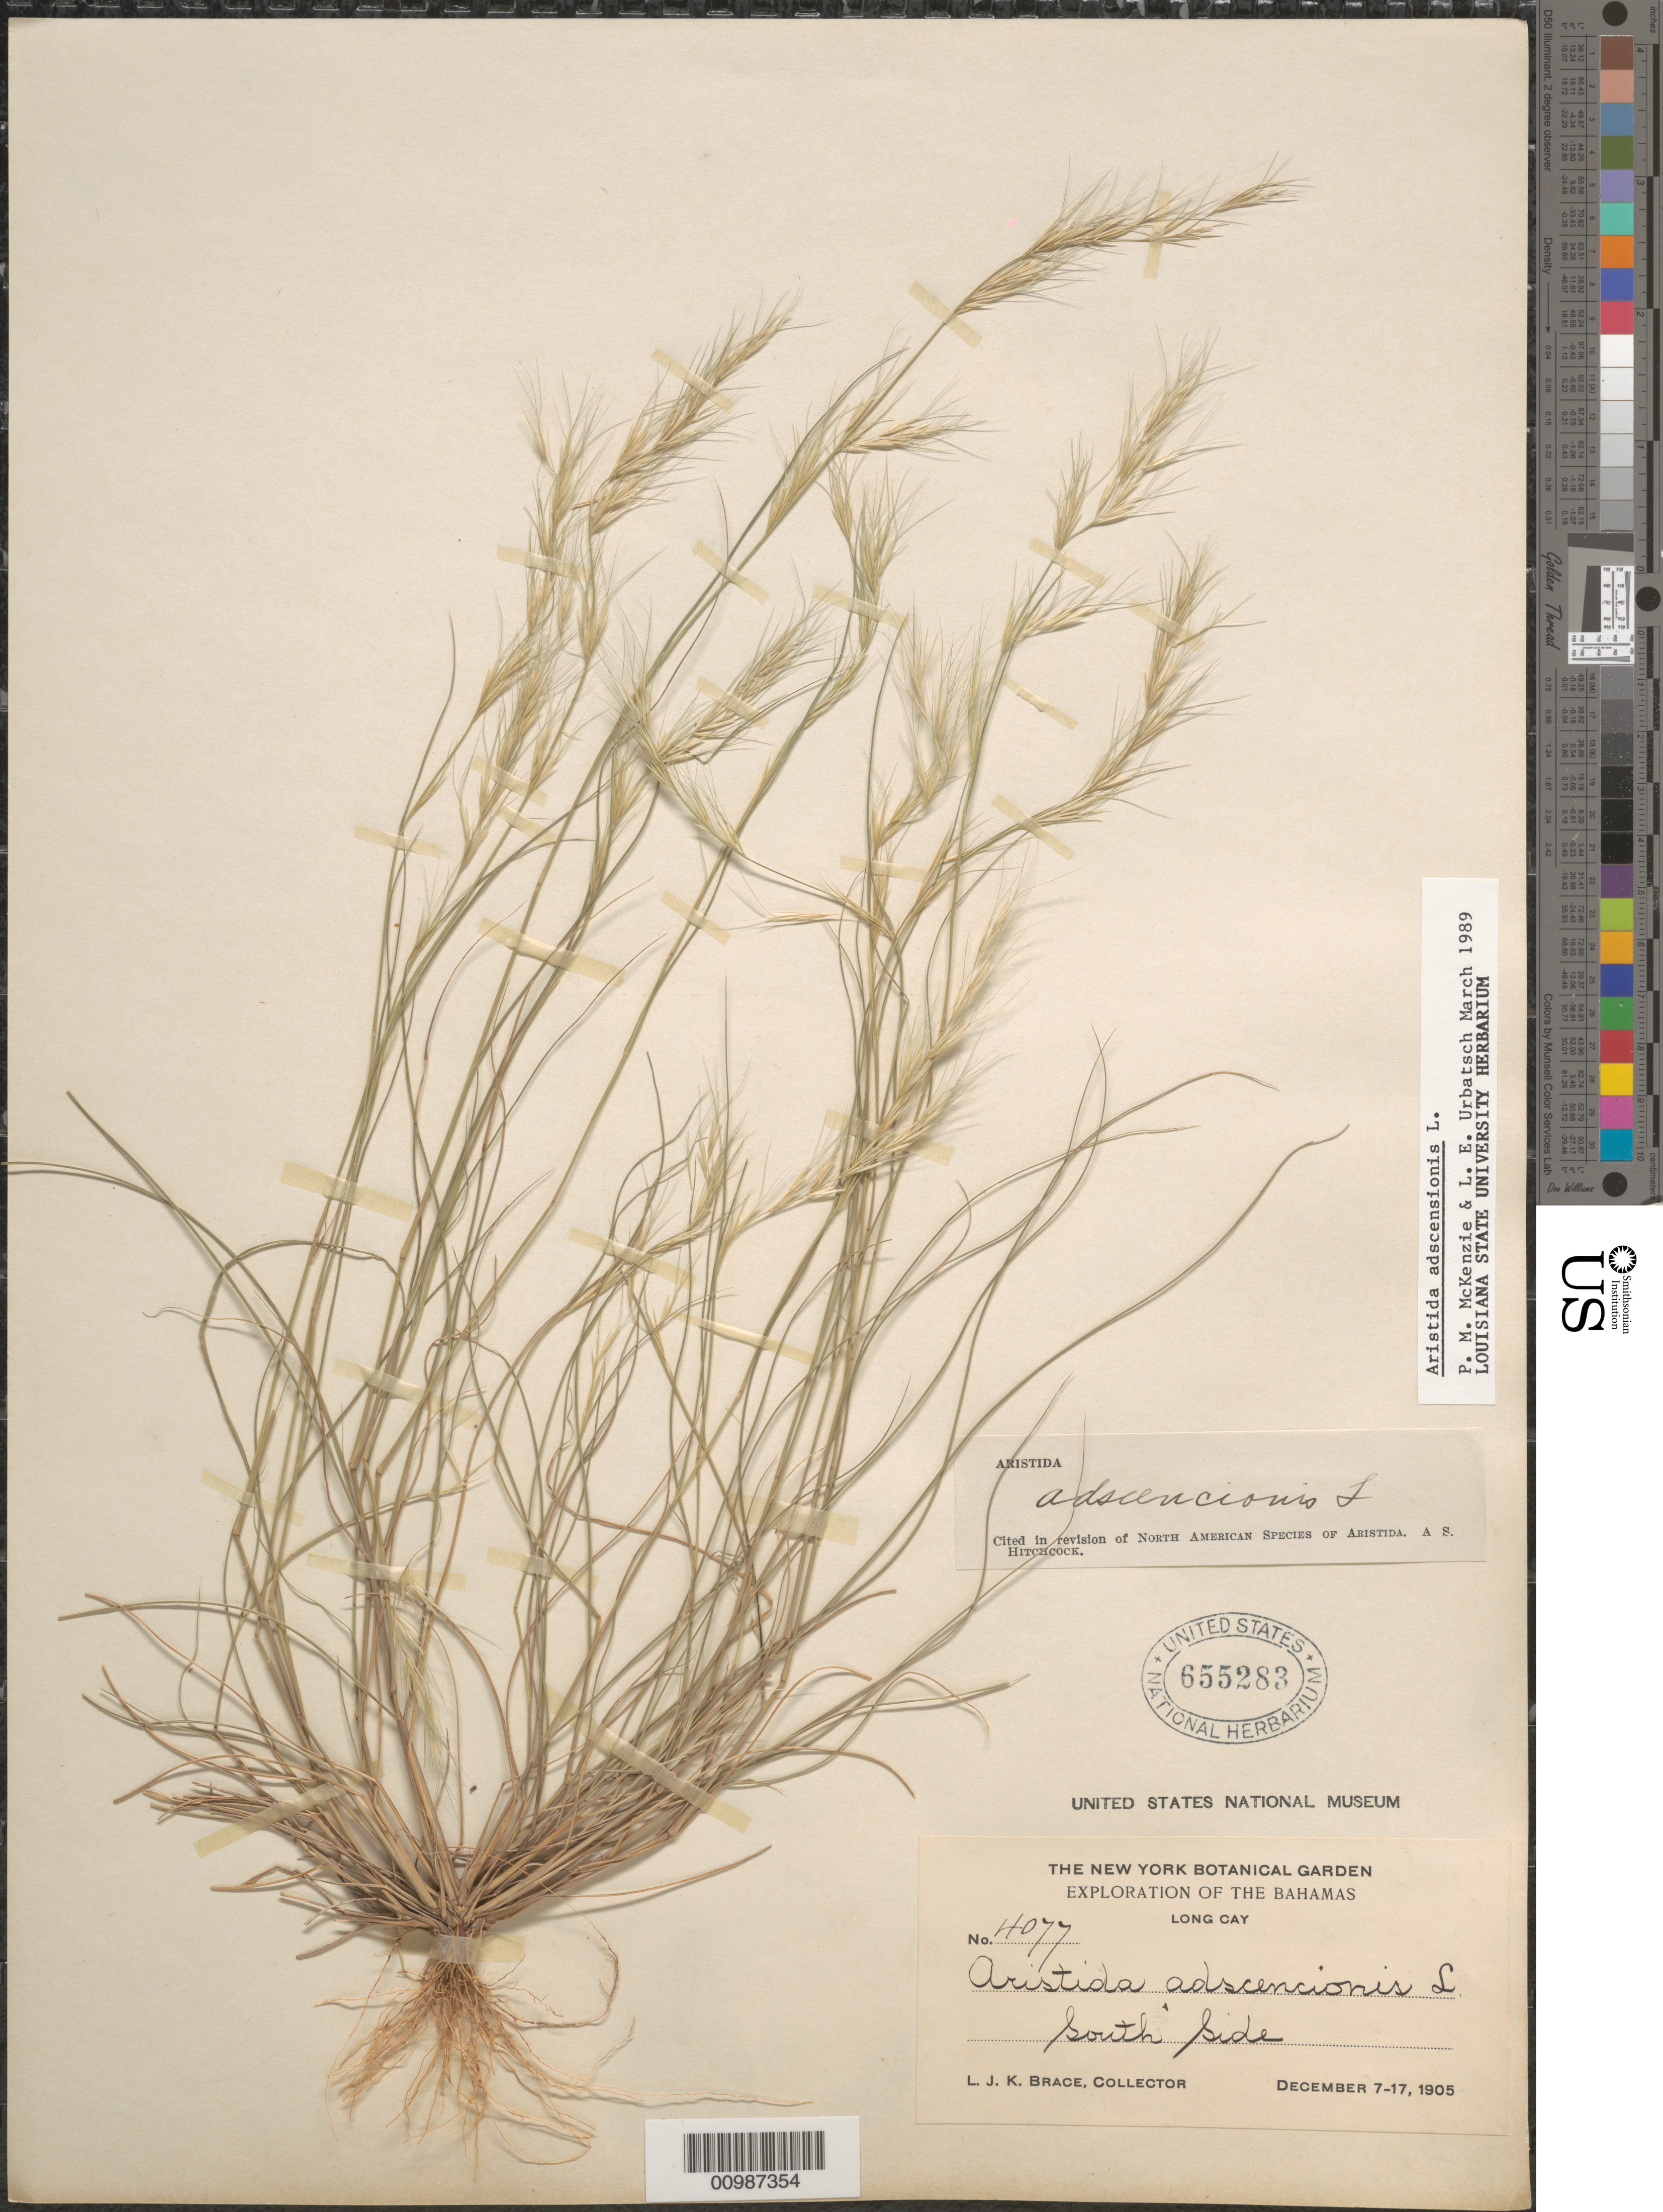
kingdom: Plantae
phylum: Tracheophyta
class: Liliopsida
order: Poales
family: Poaceae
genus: Aristida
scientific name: Aristida adscensionis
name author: L.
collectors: L. J. K. Brace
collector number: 4077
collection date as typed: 07 Dec 1905 to17 Dec 1905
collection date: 1905-12-07/1905-12-17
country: Bahamas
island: Long Cay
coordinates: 0 N, 0 E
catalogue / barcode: US 655283